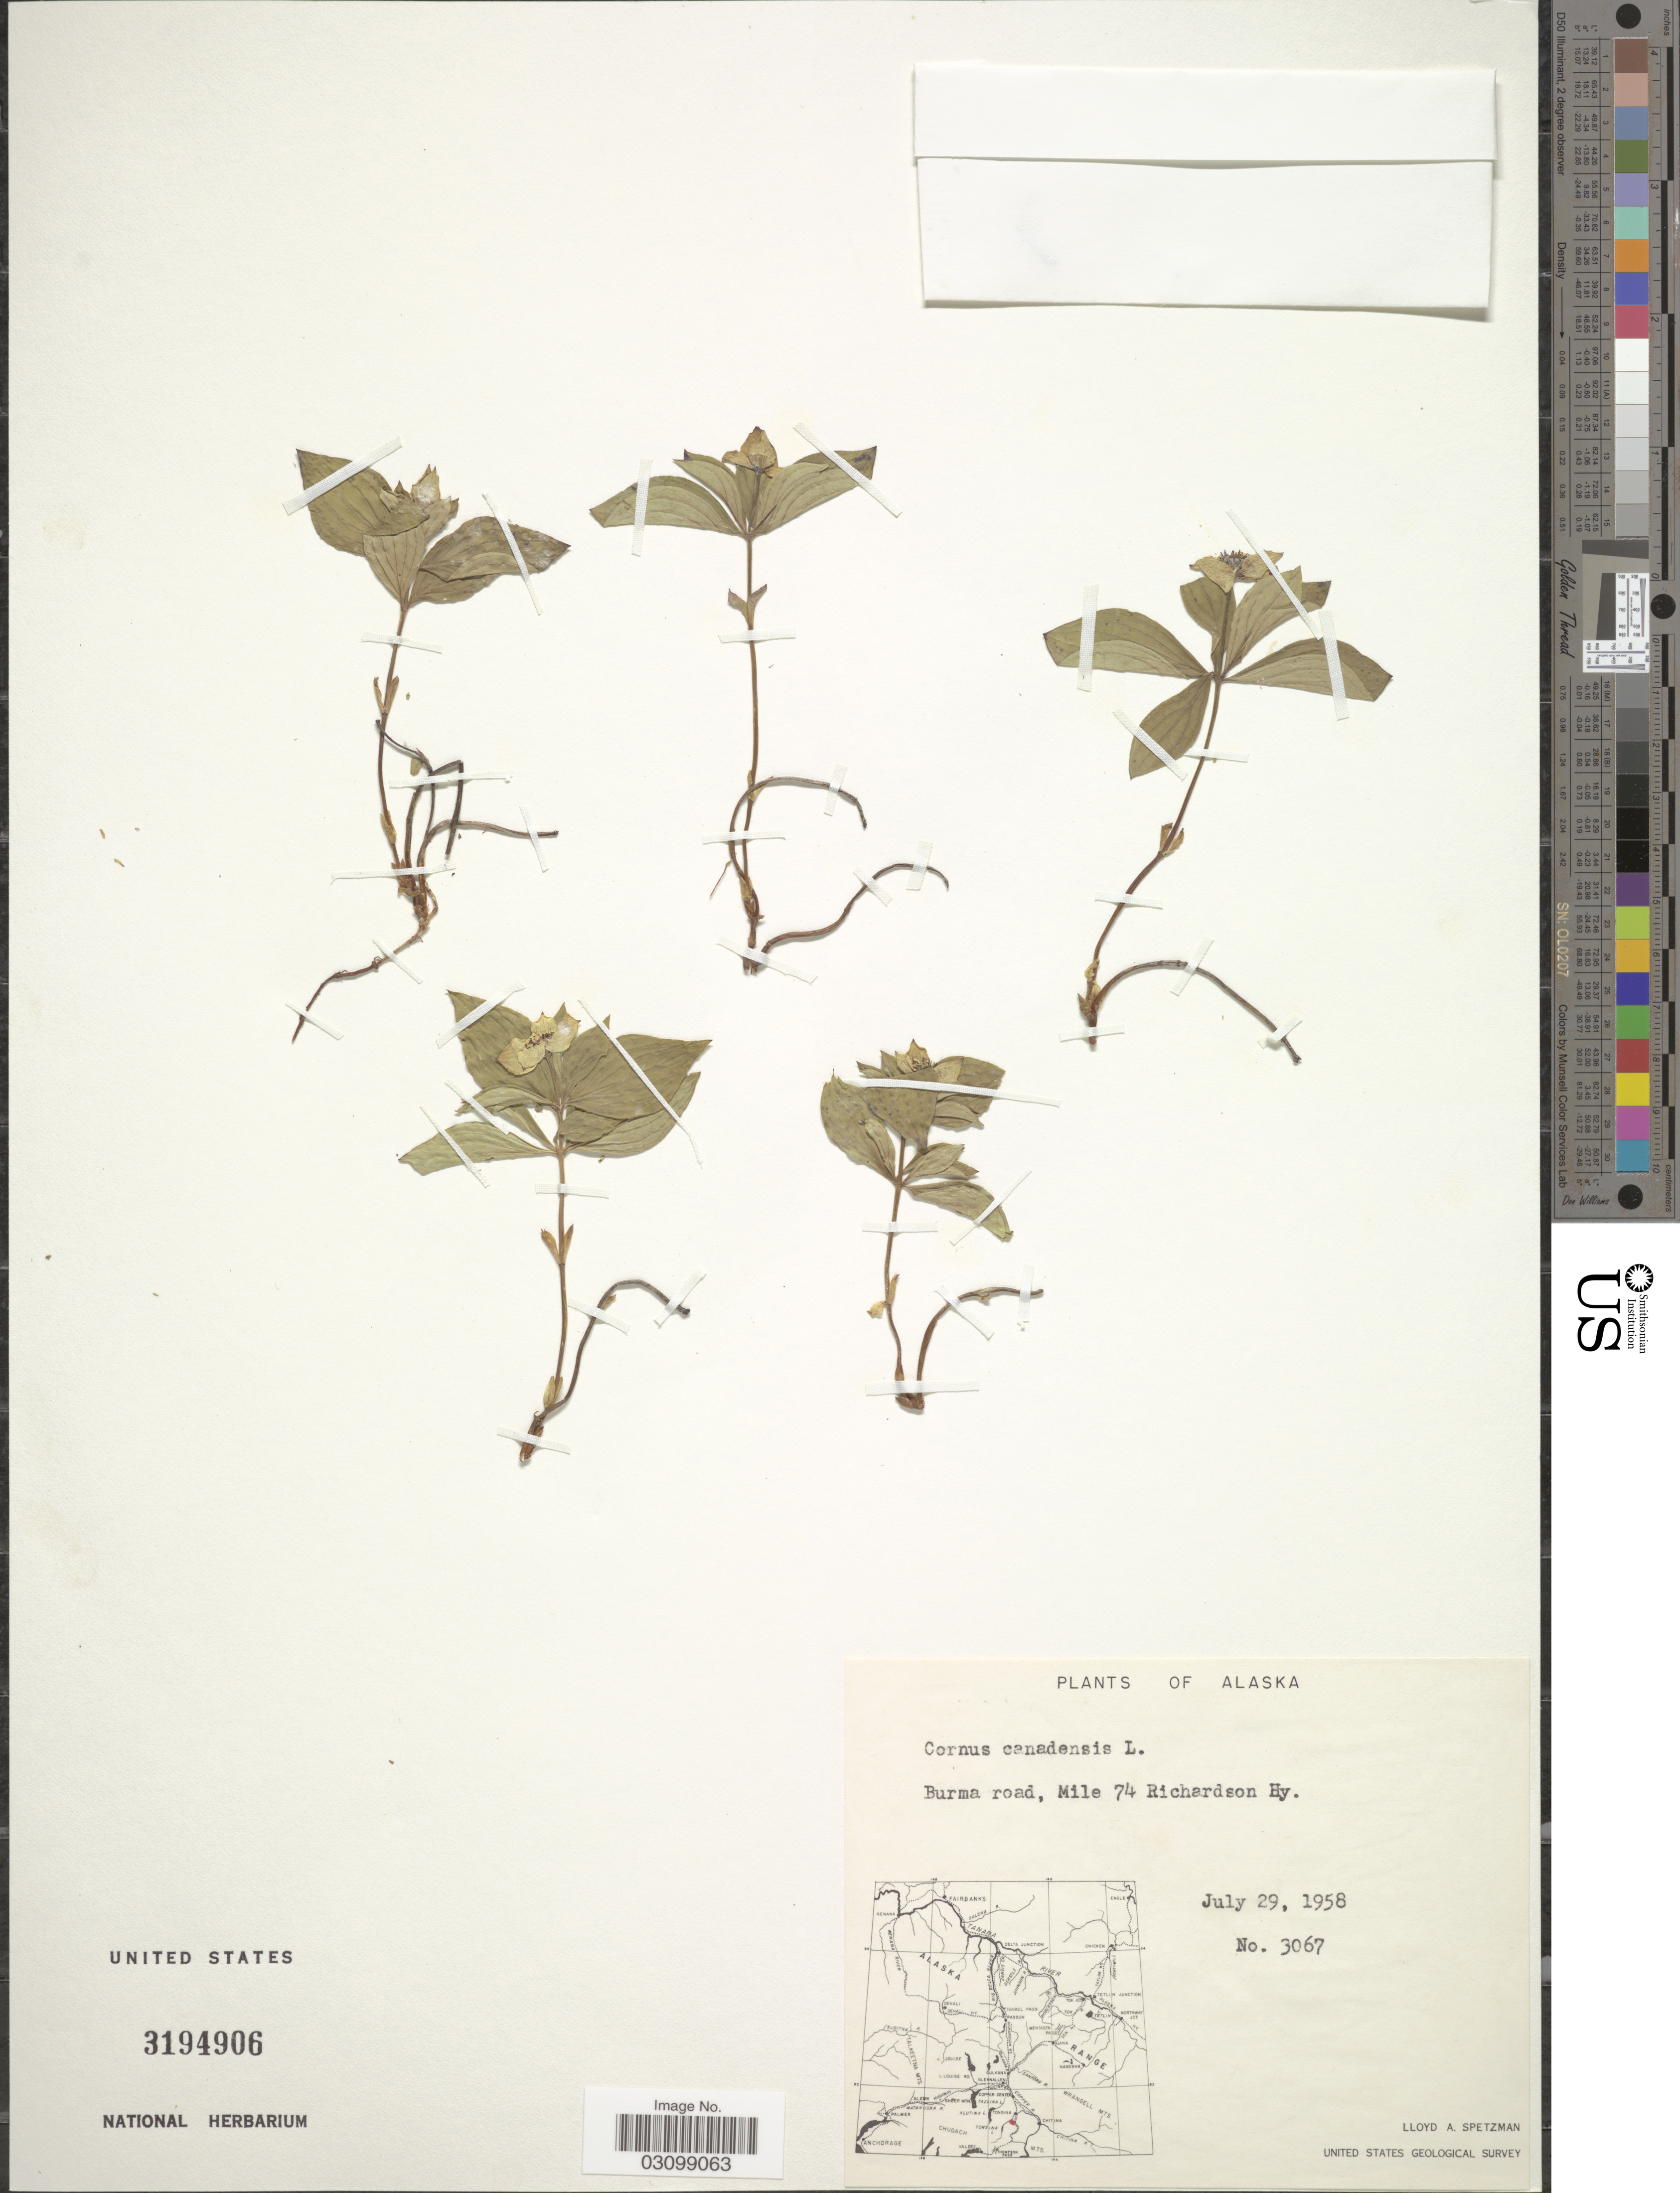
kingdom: Plantae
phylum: Tracheophyta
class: Magnoliopsida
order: Cornales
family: Cornaceae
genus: Cornus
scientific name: Cornus canadensis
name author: L.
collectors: L. Spetzman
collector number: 3067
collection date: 1958-07-29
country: United States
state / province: Alaska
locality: Burma road, Mile 74 Richardson Hy.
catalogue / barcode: US 3194906